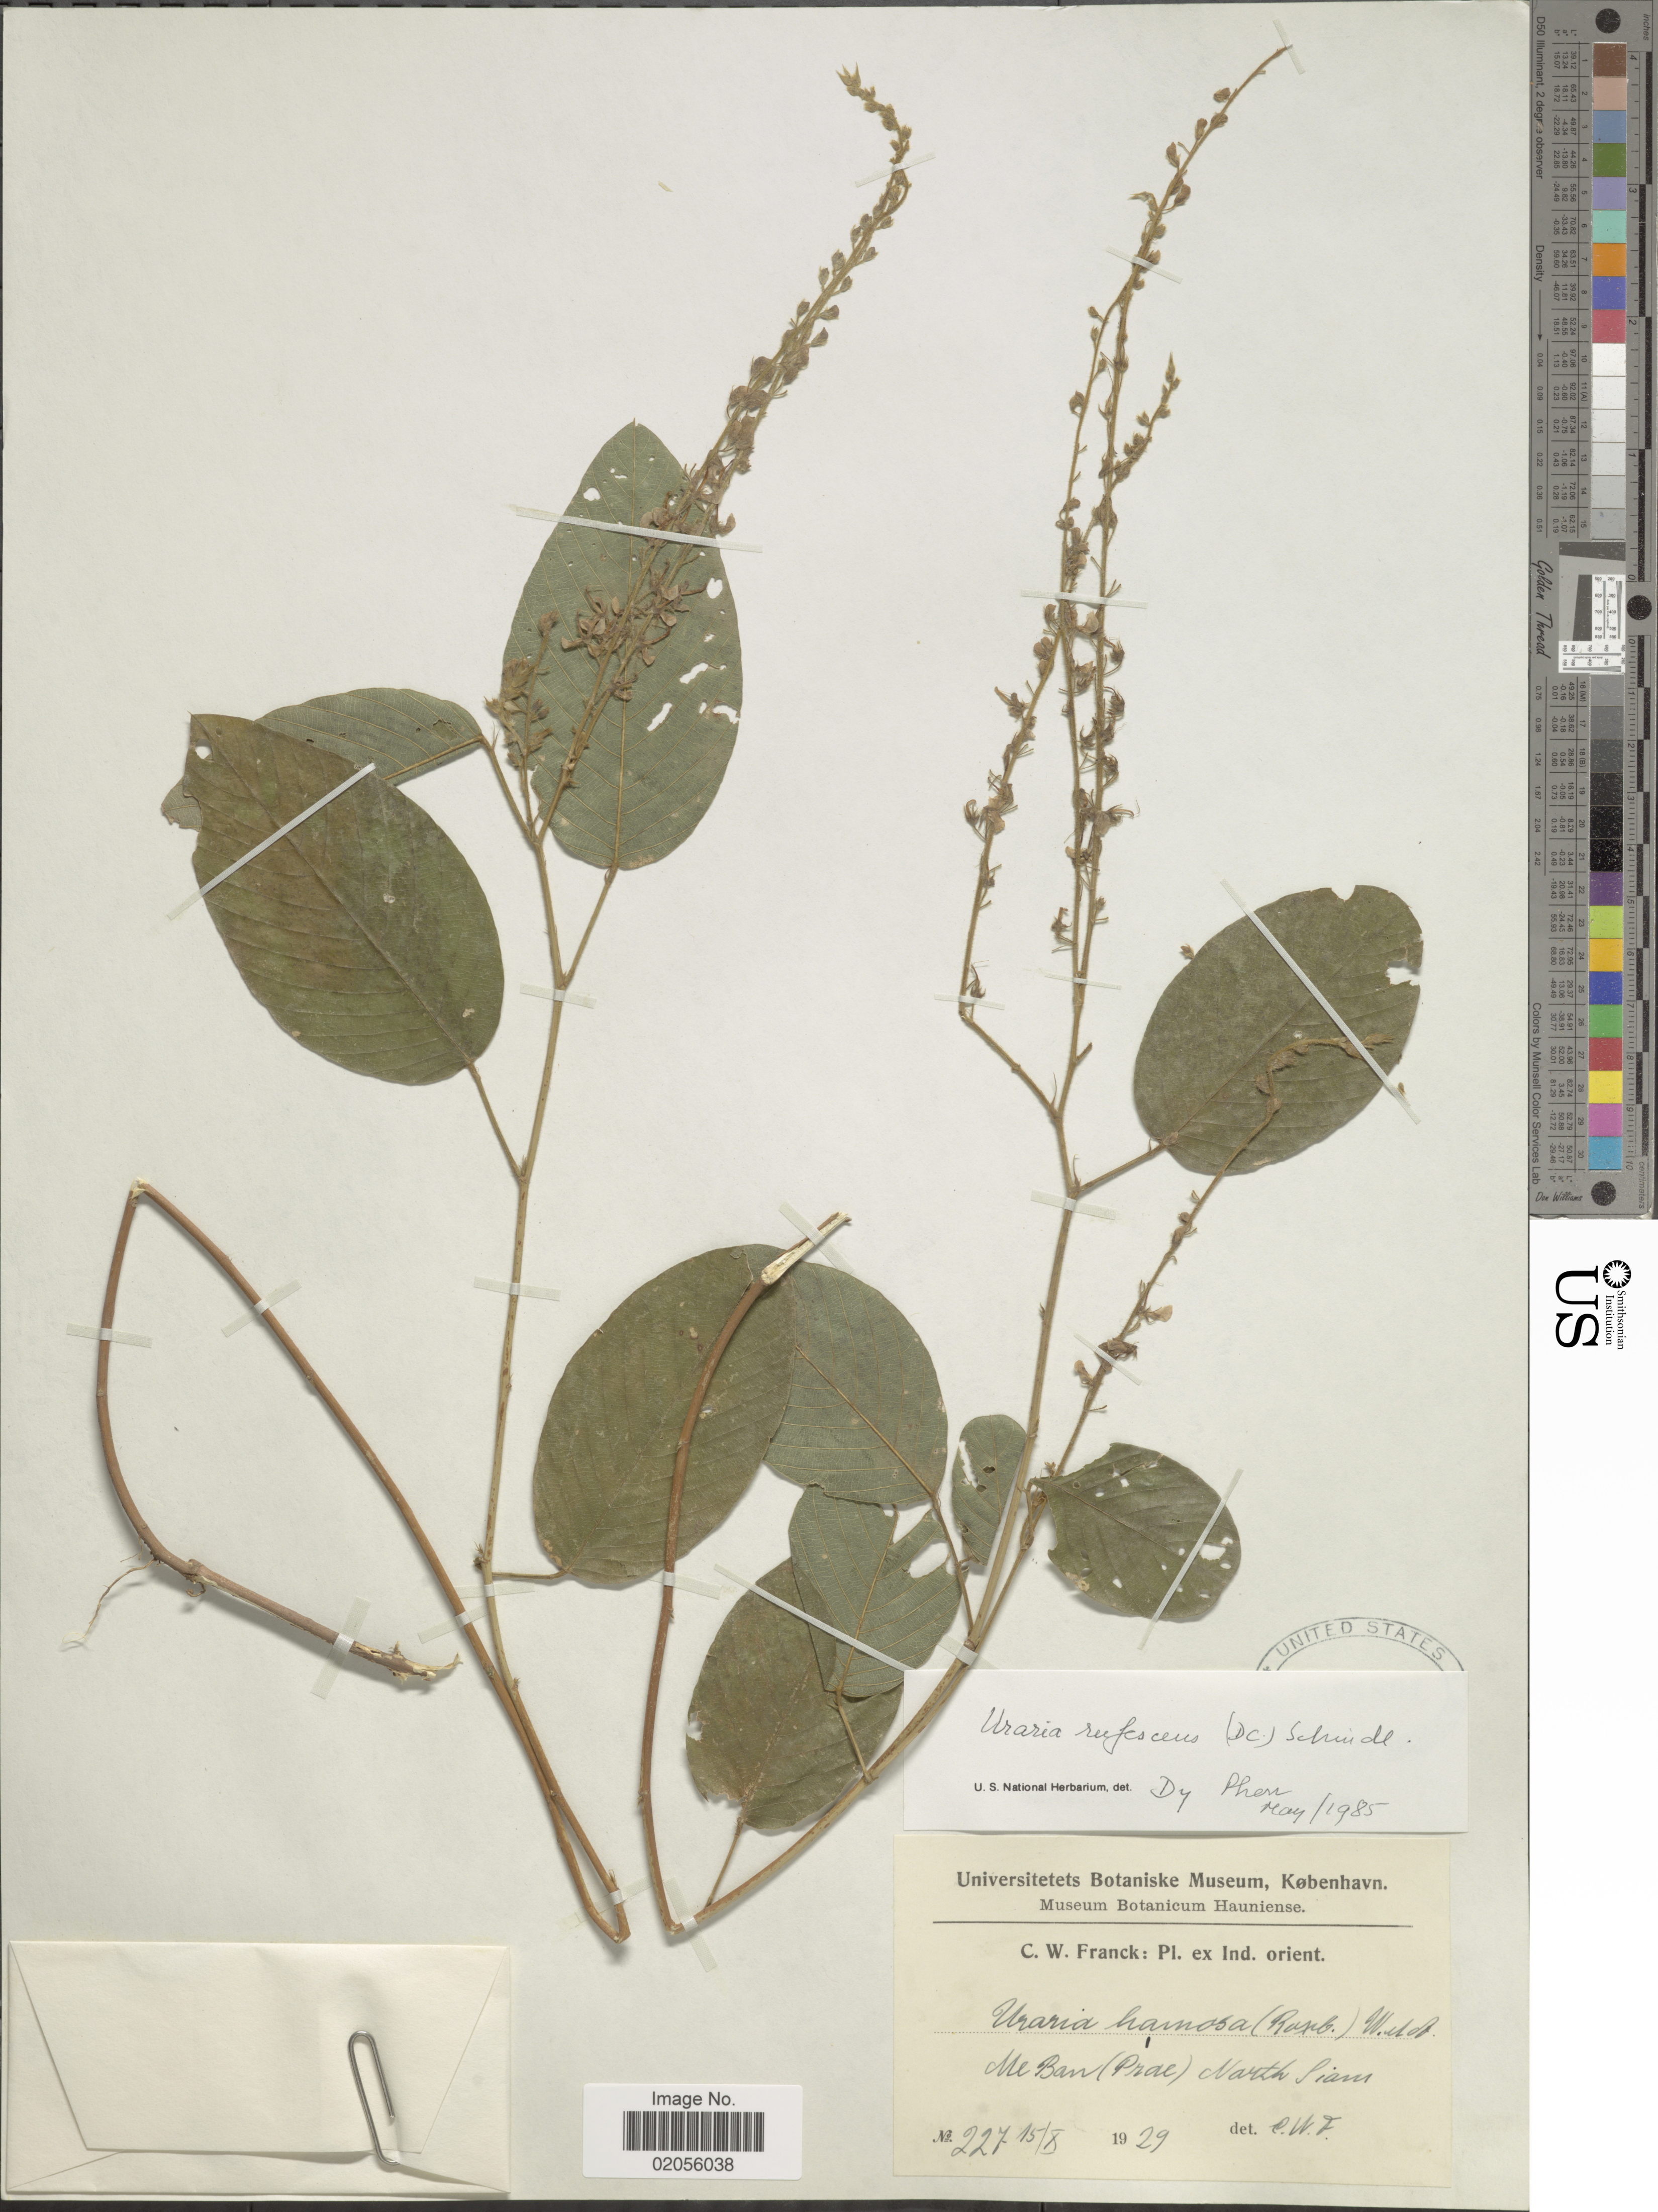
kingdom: Plantae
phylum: Tracheophyta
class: Magnoliopsida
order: Fabales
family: Fabaceae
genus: Uraria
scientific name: Uraria rufescens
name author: (DC.) Schindl.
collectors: C. Franck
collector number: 227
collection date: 1929-10-15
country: Thailand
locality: Me Ban (Prae) [interpreted] North Siam. ex. Ind. orient.